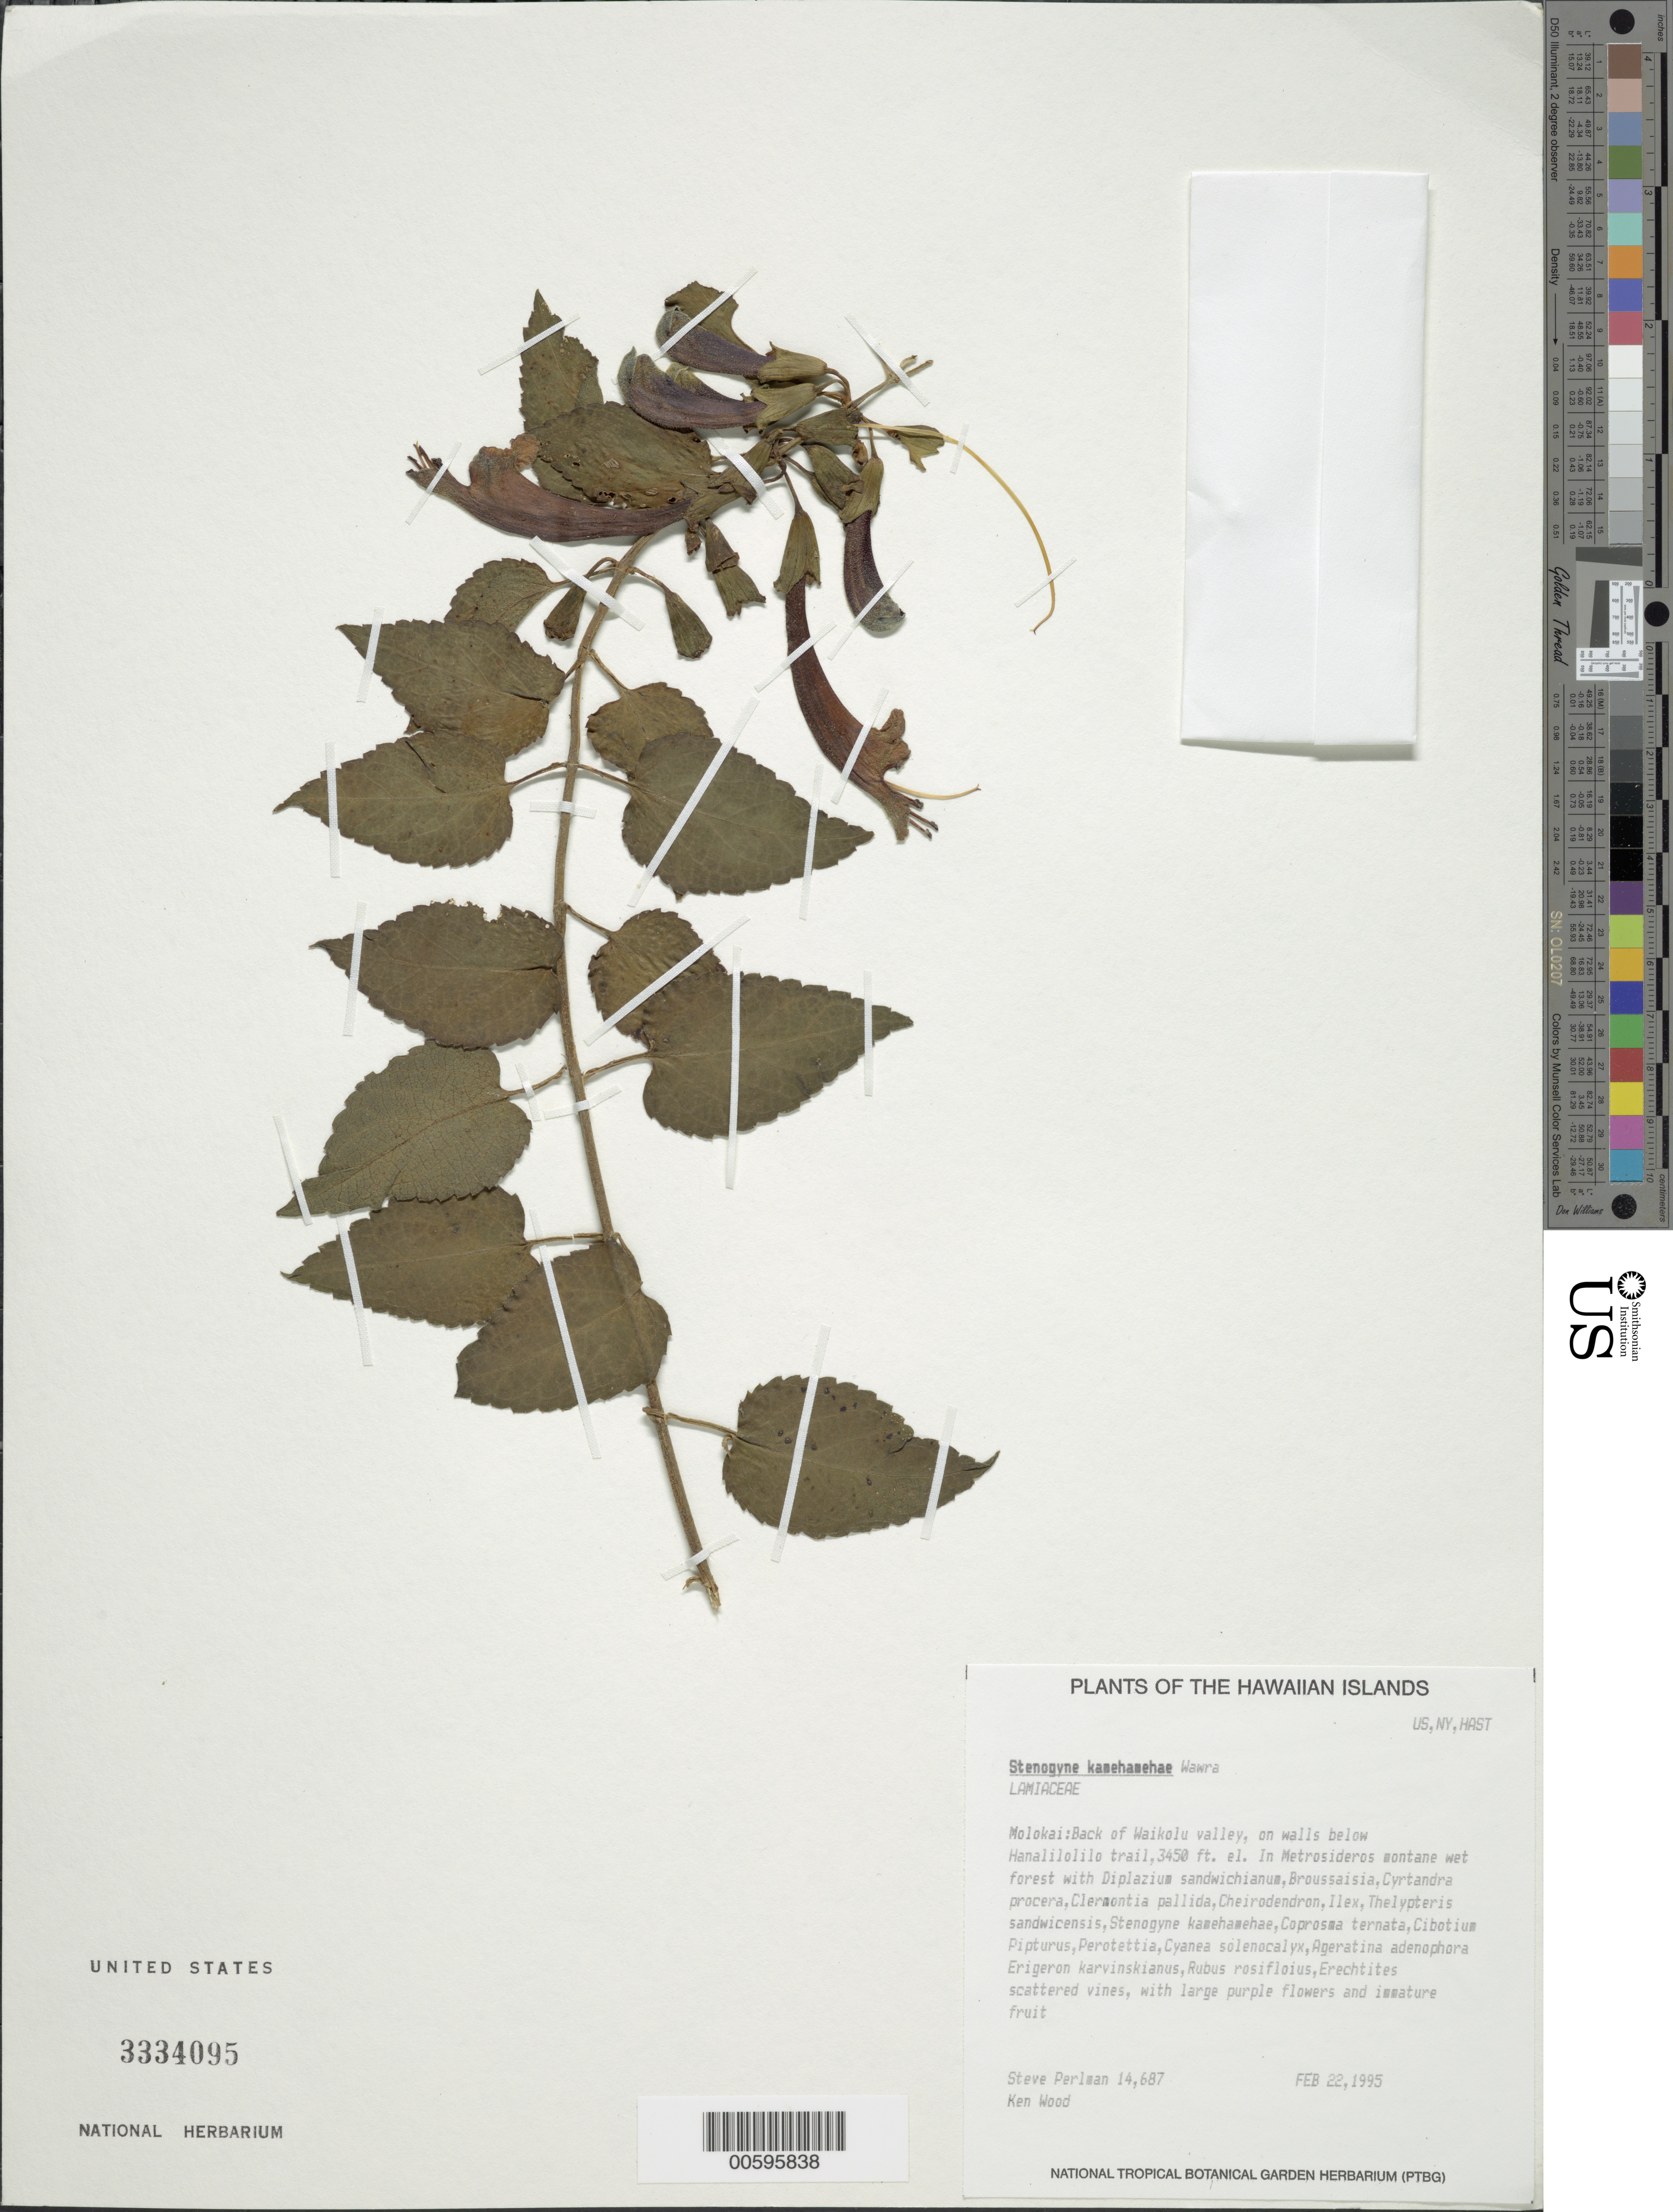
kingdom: Plantae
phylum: Tracheophyta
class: Magnoliopsida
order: Lamiales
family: Lamiaceae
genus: Stenogyne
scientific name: Stenogyne kamehamehae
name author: Wawra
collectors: S. P. Perlman & K. Wood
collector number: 14687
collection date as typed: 22 Feb 1995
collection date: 1995-02-22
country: United States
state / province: Hawaii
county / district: Maui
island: Moloka'i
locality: Back of Waikolu valley, on walls below Hanalilolilo trail.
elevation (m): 1052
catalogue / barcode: US 3334095